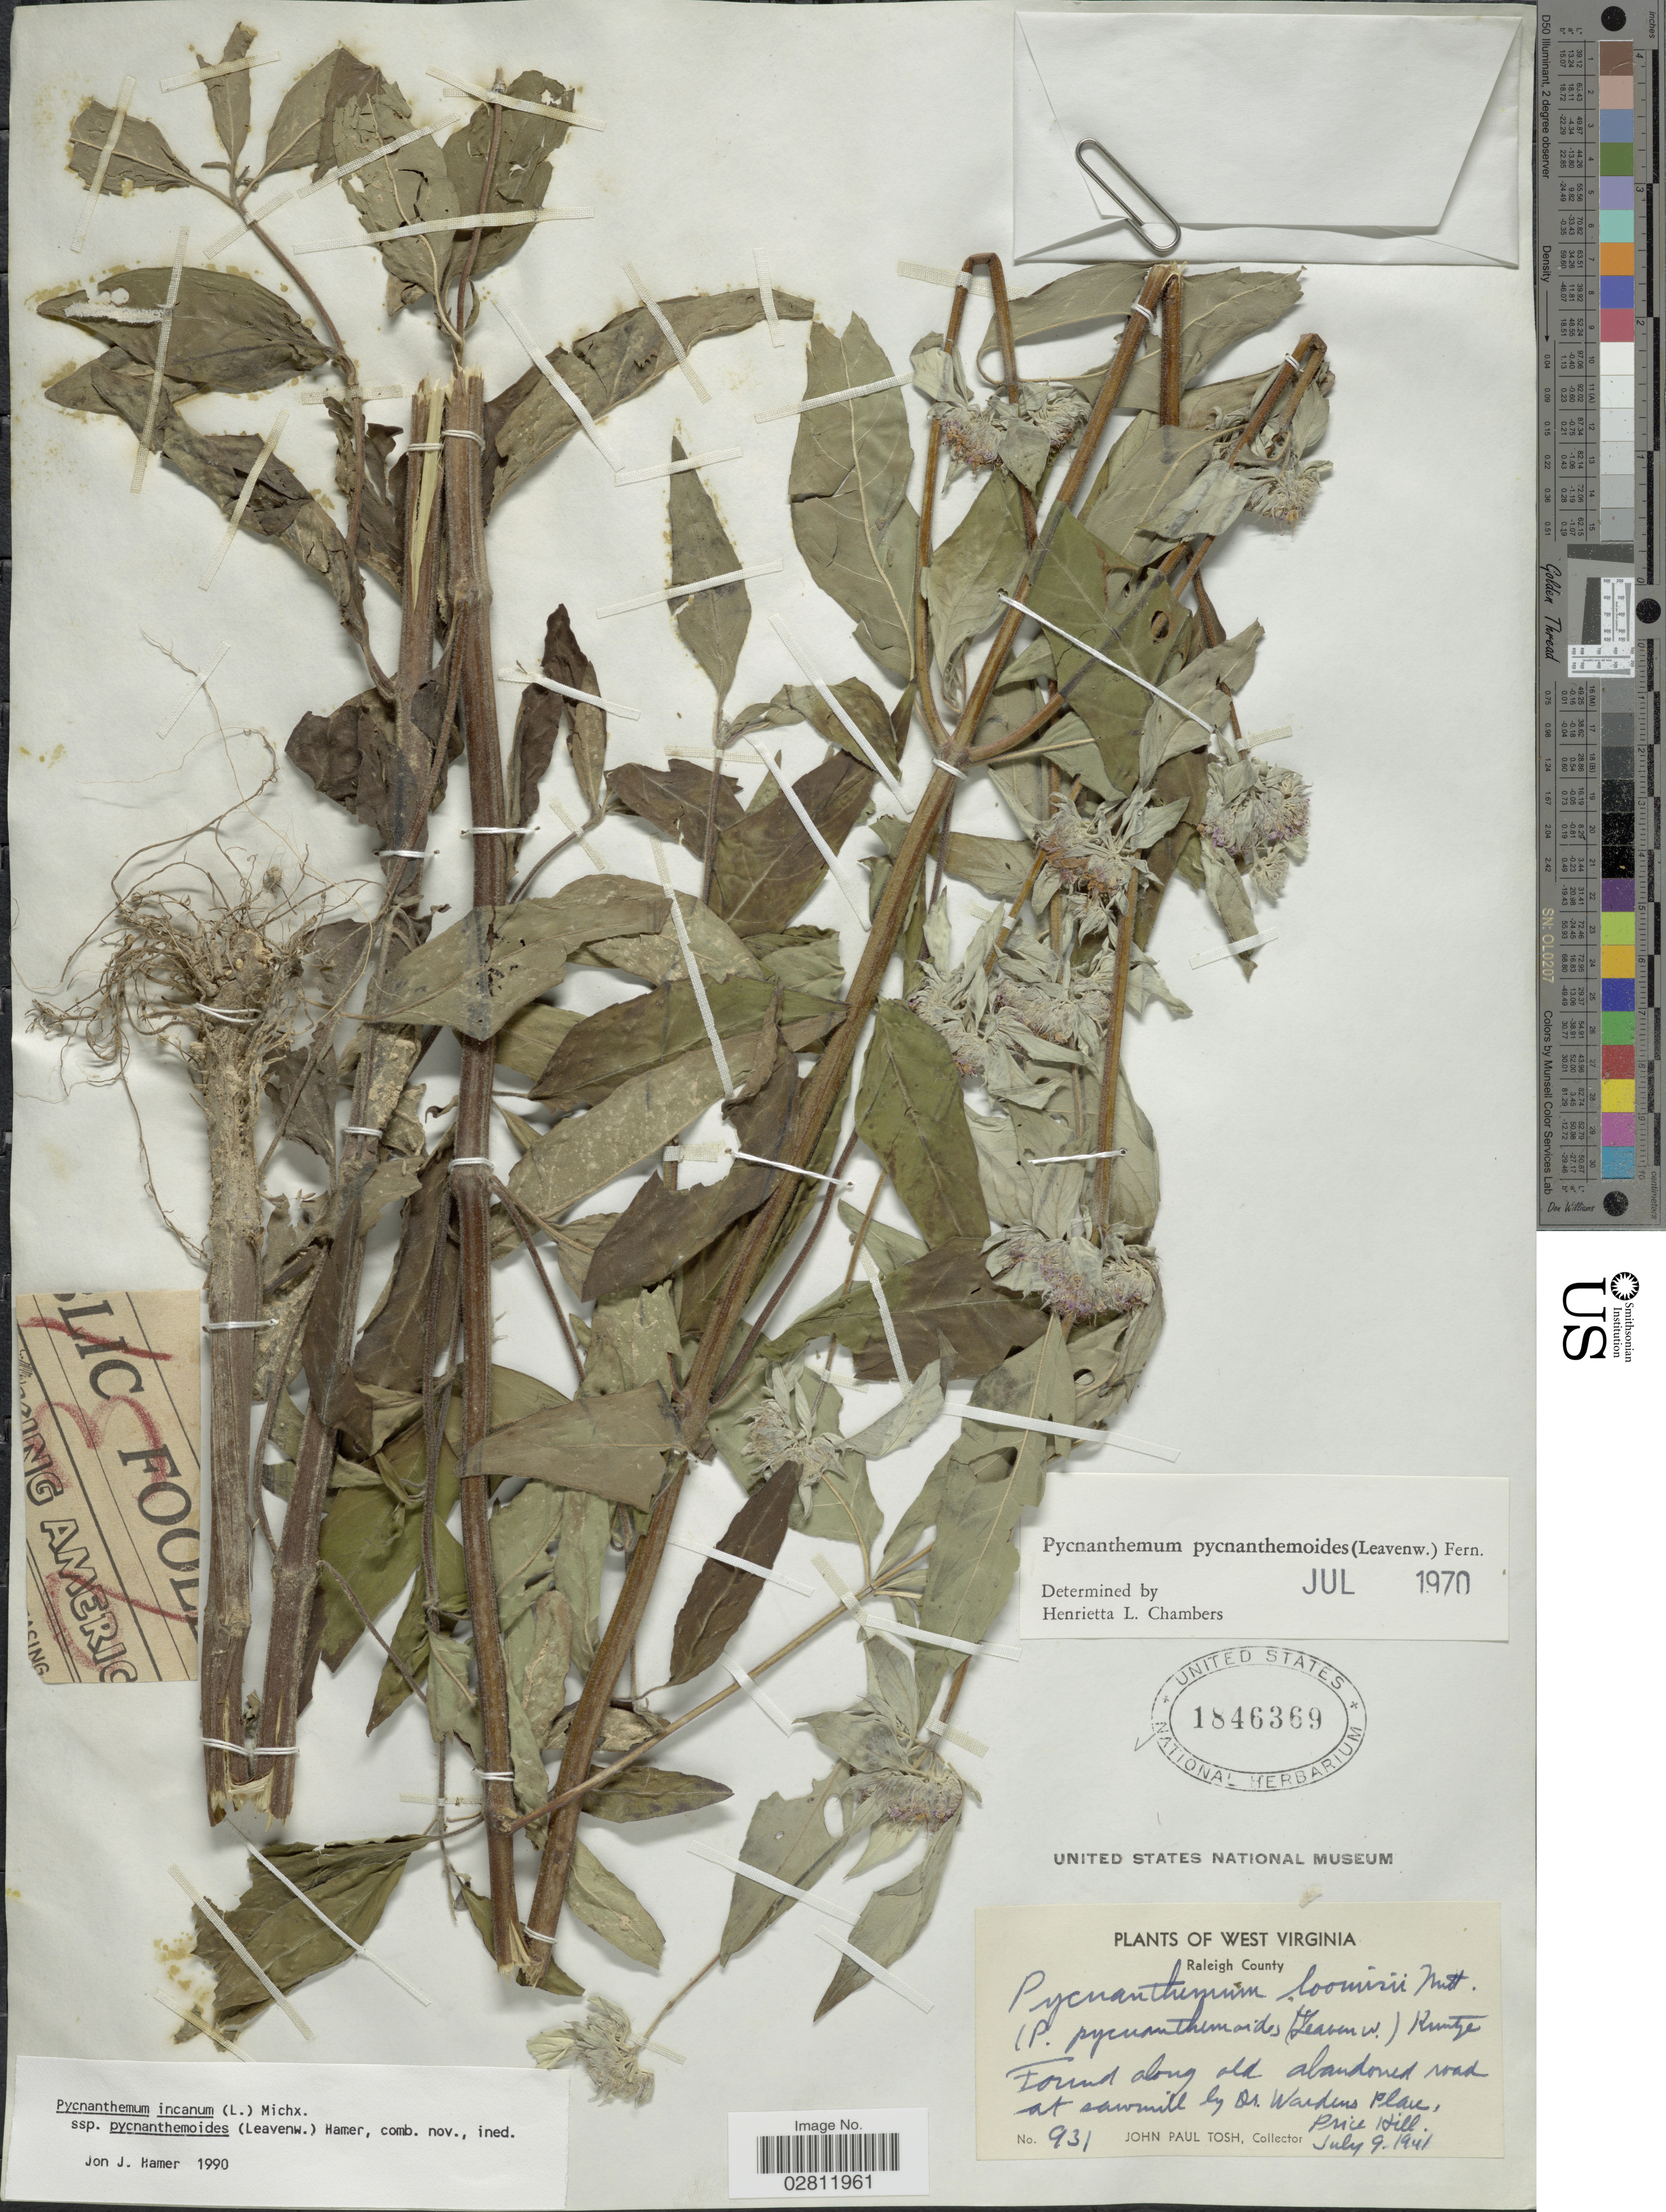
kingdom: Plantae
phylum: Tracheophyta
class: Magnoliopsida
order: Lamiales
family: Lamiaceae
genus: Pycnanthemum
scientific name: Pycnanthemum incanum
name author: (L.) Michx.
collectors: J. Tosh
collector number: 931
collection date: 1941-07-09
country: United States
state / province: West Virginia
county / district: Raleigh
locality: Raleigh County. Forest along old abandoned road at sawmill by Dr. Wardens Place, Price Hill.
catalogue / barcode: US 1846369